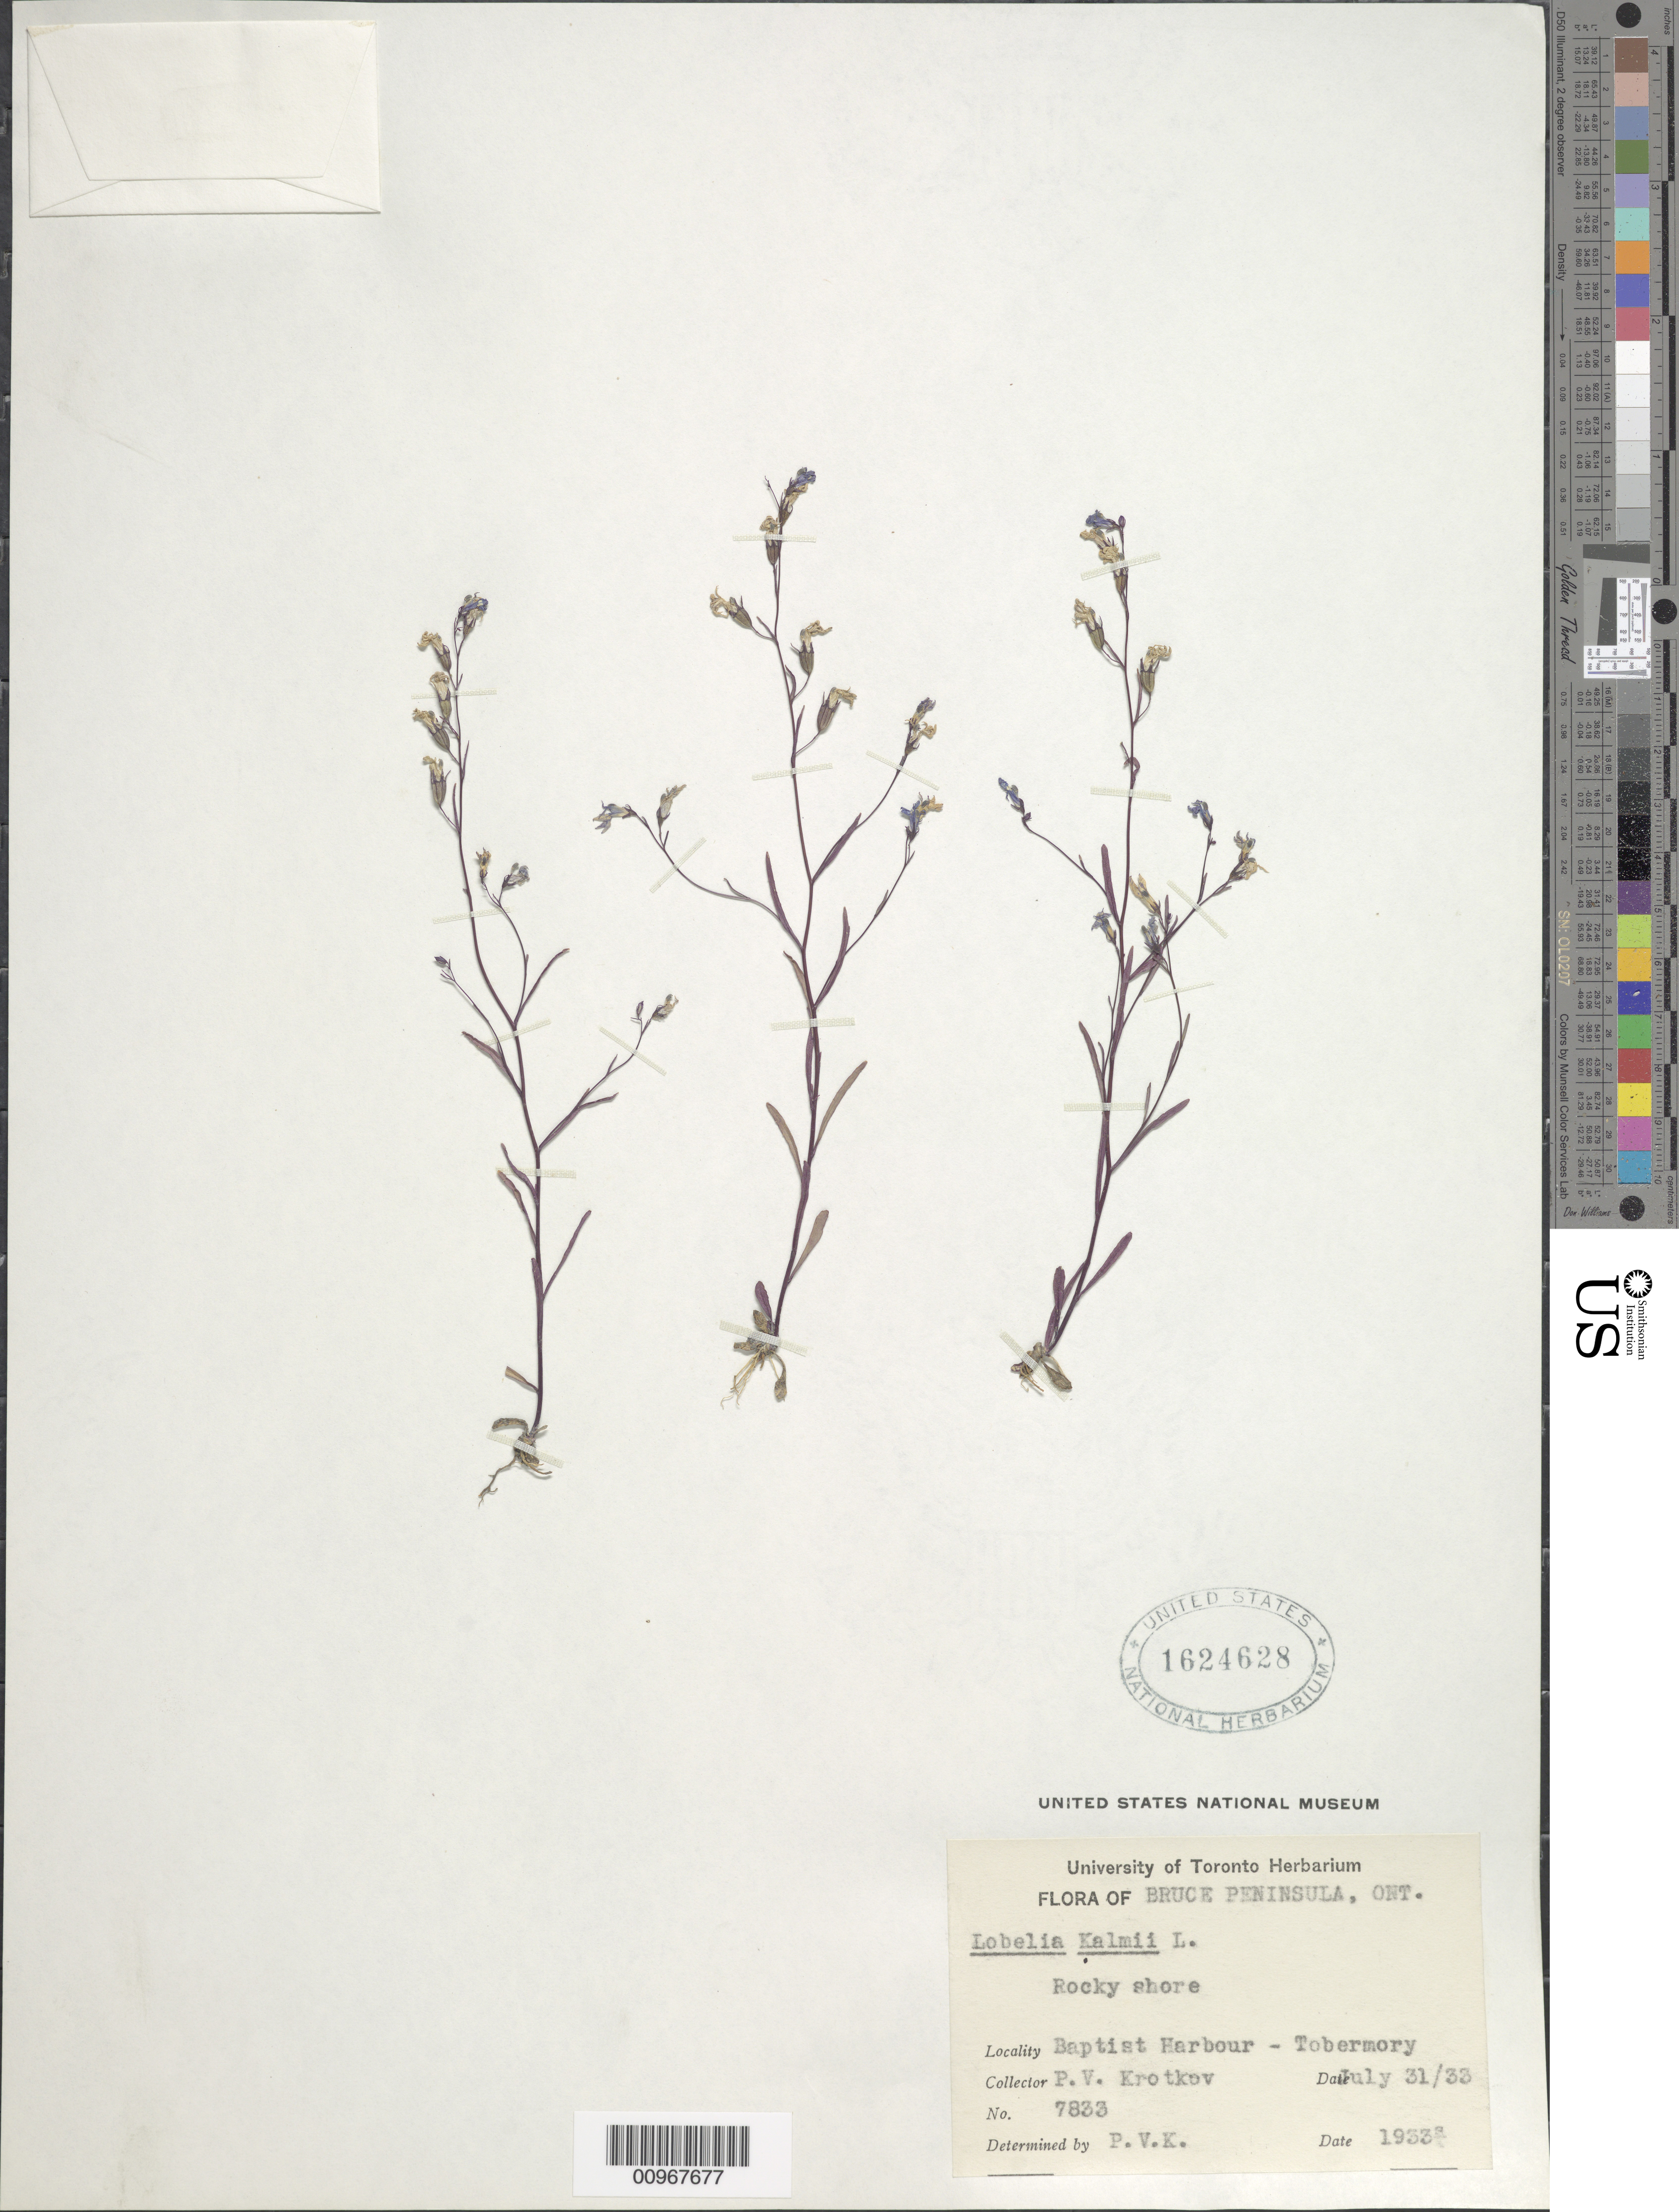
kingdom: Plantae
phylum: Tracheophyta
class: Magnoliopsida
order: Asterales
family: Campanulaceae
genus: Lobelia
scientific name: Lobelia kalmii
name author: L.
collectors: P. V. Krotkov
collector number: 7833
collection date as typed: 31 Jul 1933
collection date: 1933-07-31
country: Canada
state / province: Ontario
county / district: Bruce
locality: Baptist Harbour - Tobermory; Bruce Peninsula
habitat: rocky shore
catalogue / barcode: US 1624628